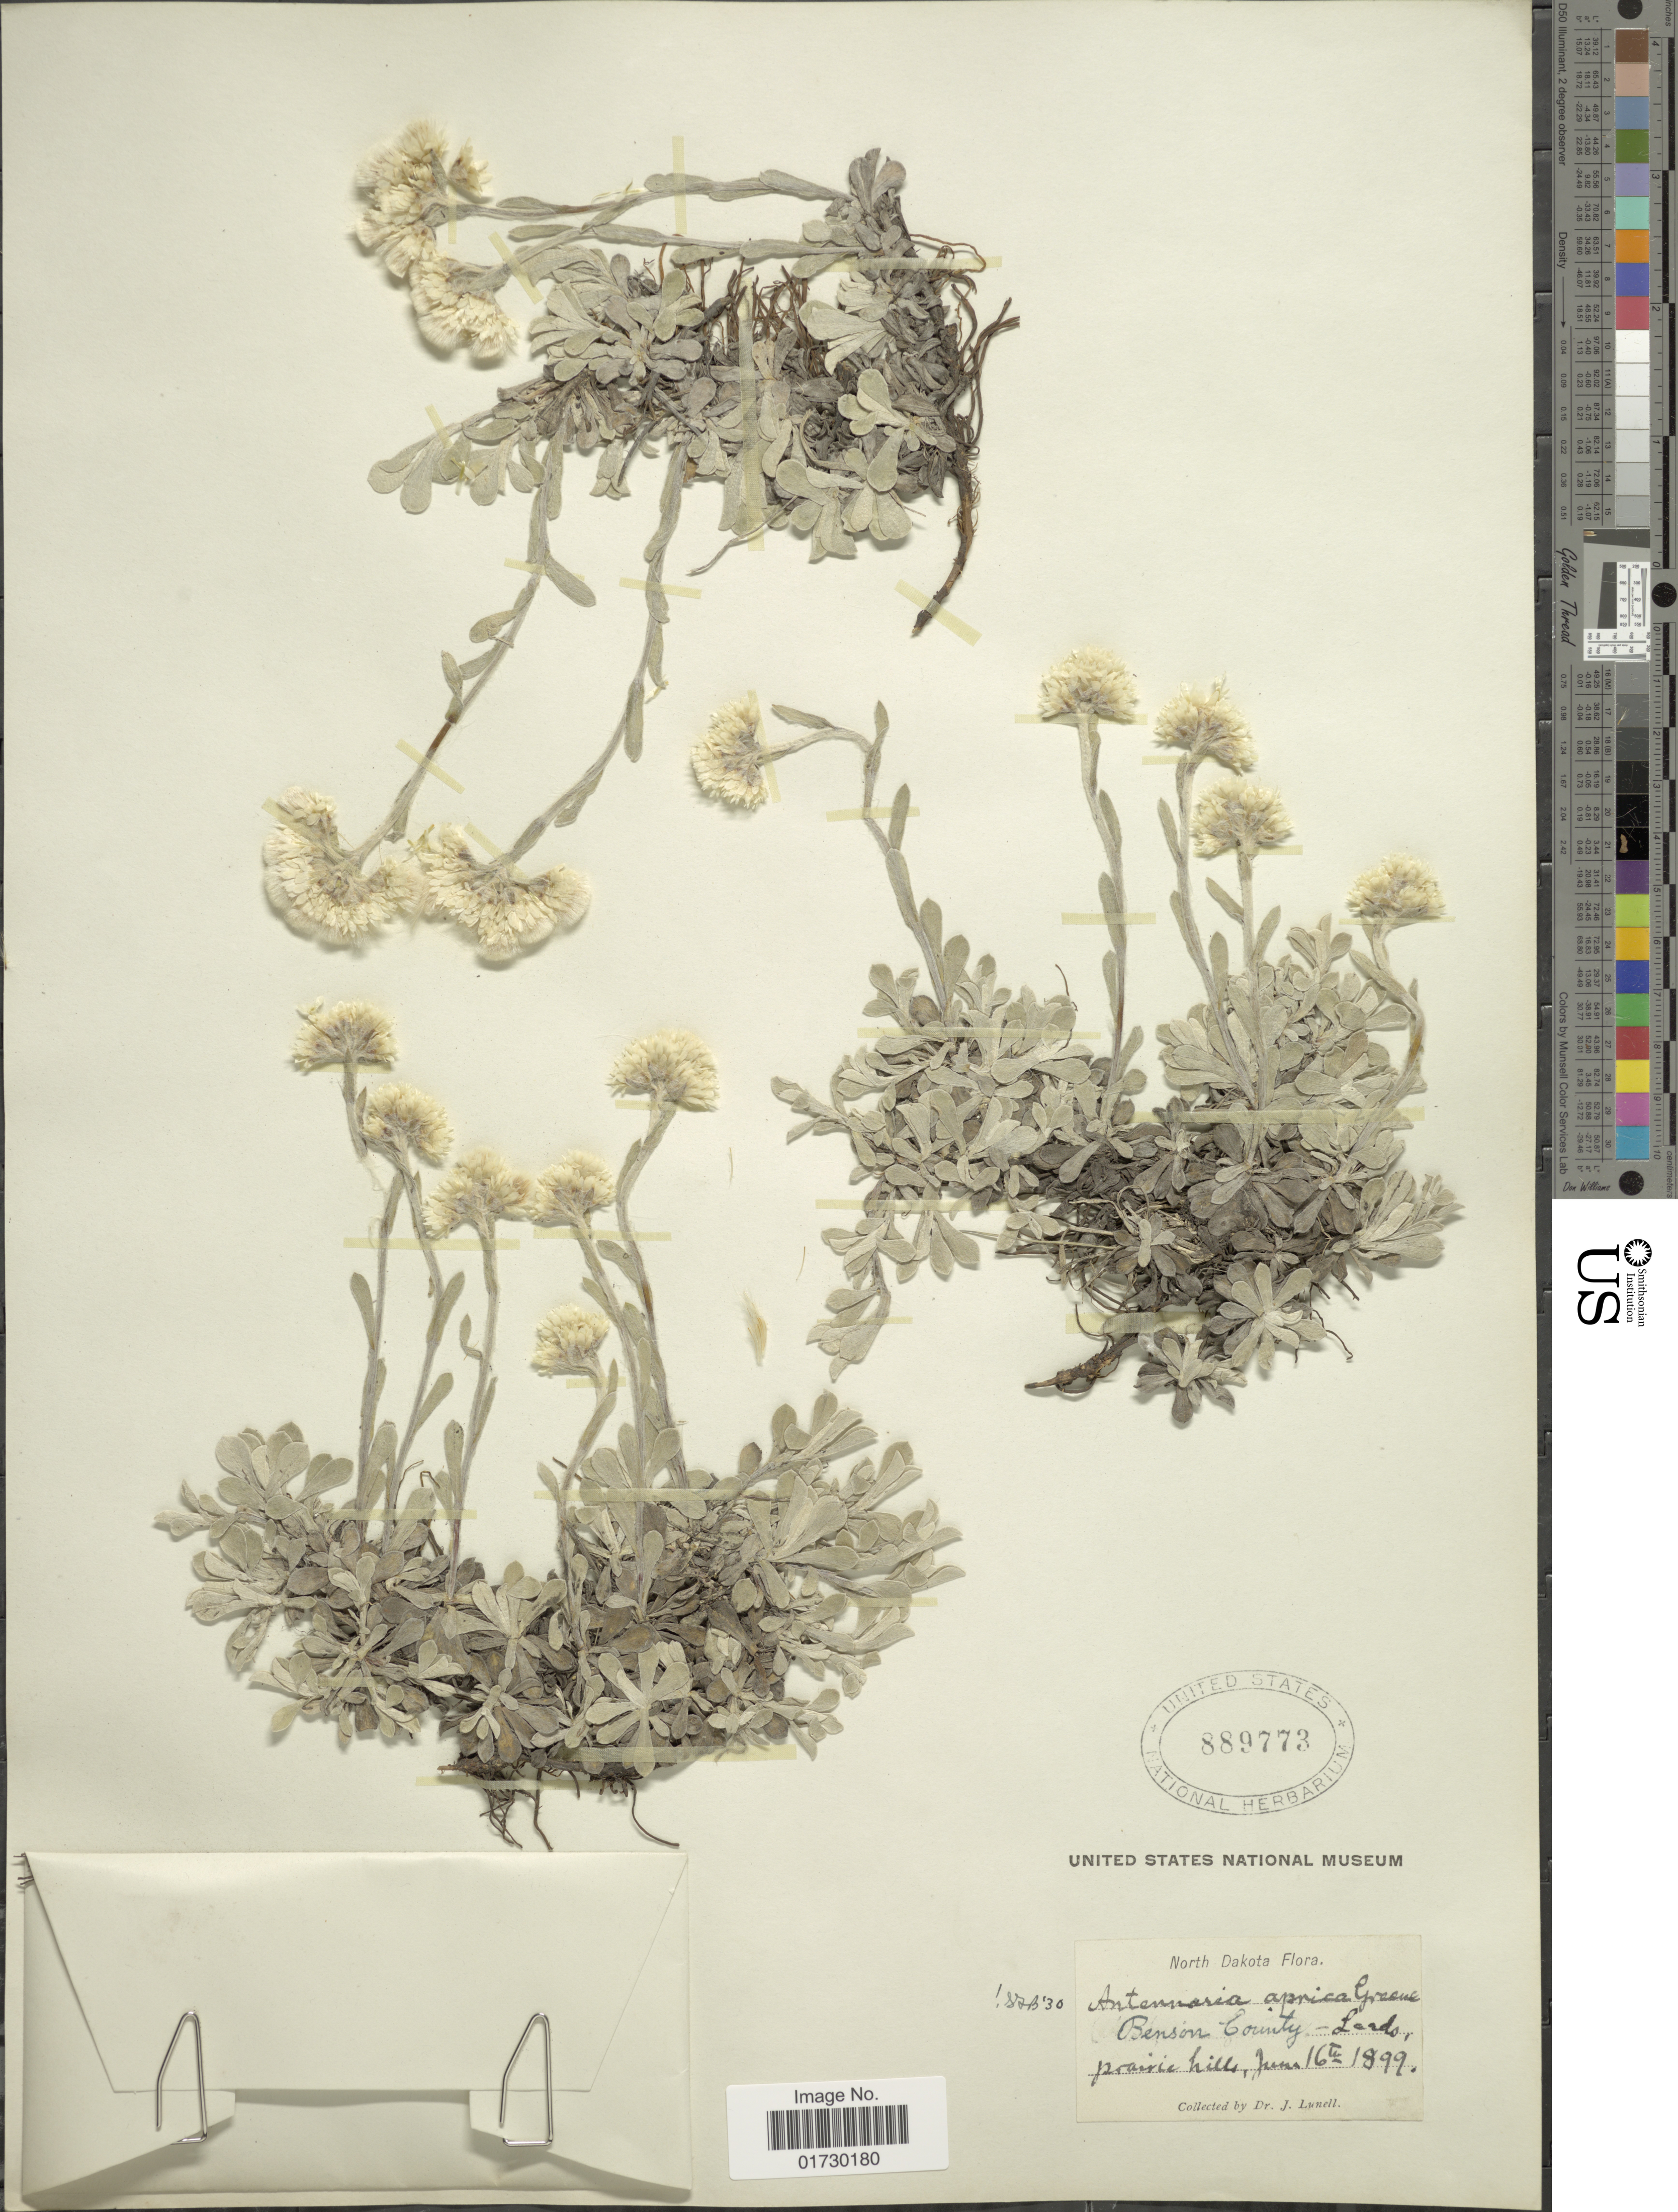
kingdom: Plantae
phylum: Tracheophyta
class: Magnoliopsida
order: Asterales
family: Asteraceae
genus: Antennaria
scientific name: Antennaria aprica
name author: Greene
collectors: J. Lunell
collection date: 1899-06-16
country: United States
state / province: North Dakota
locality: Benson County, Laads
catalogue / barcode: US 889773